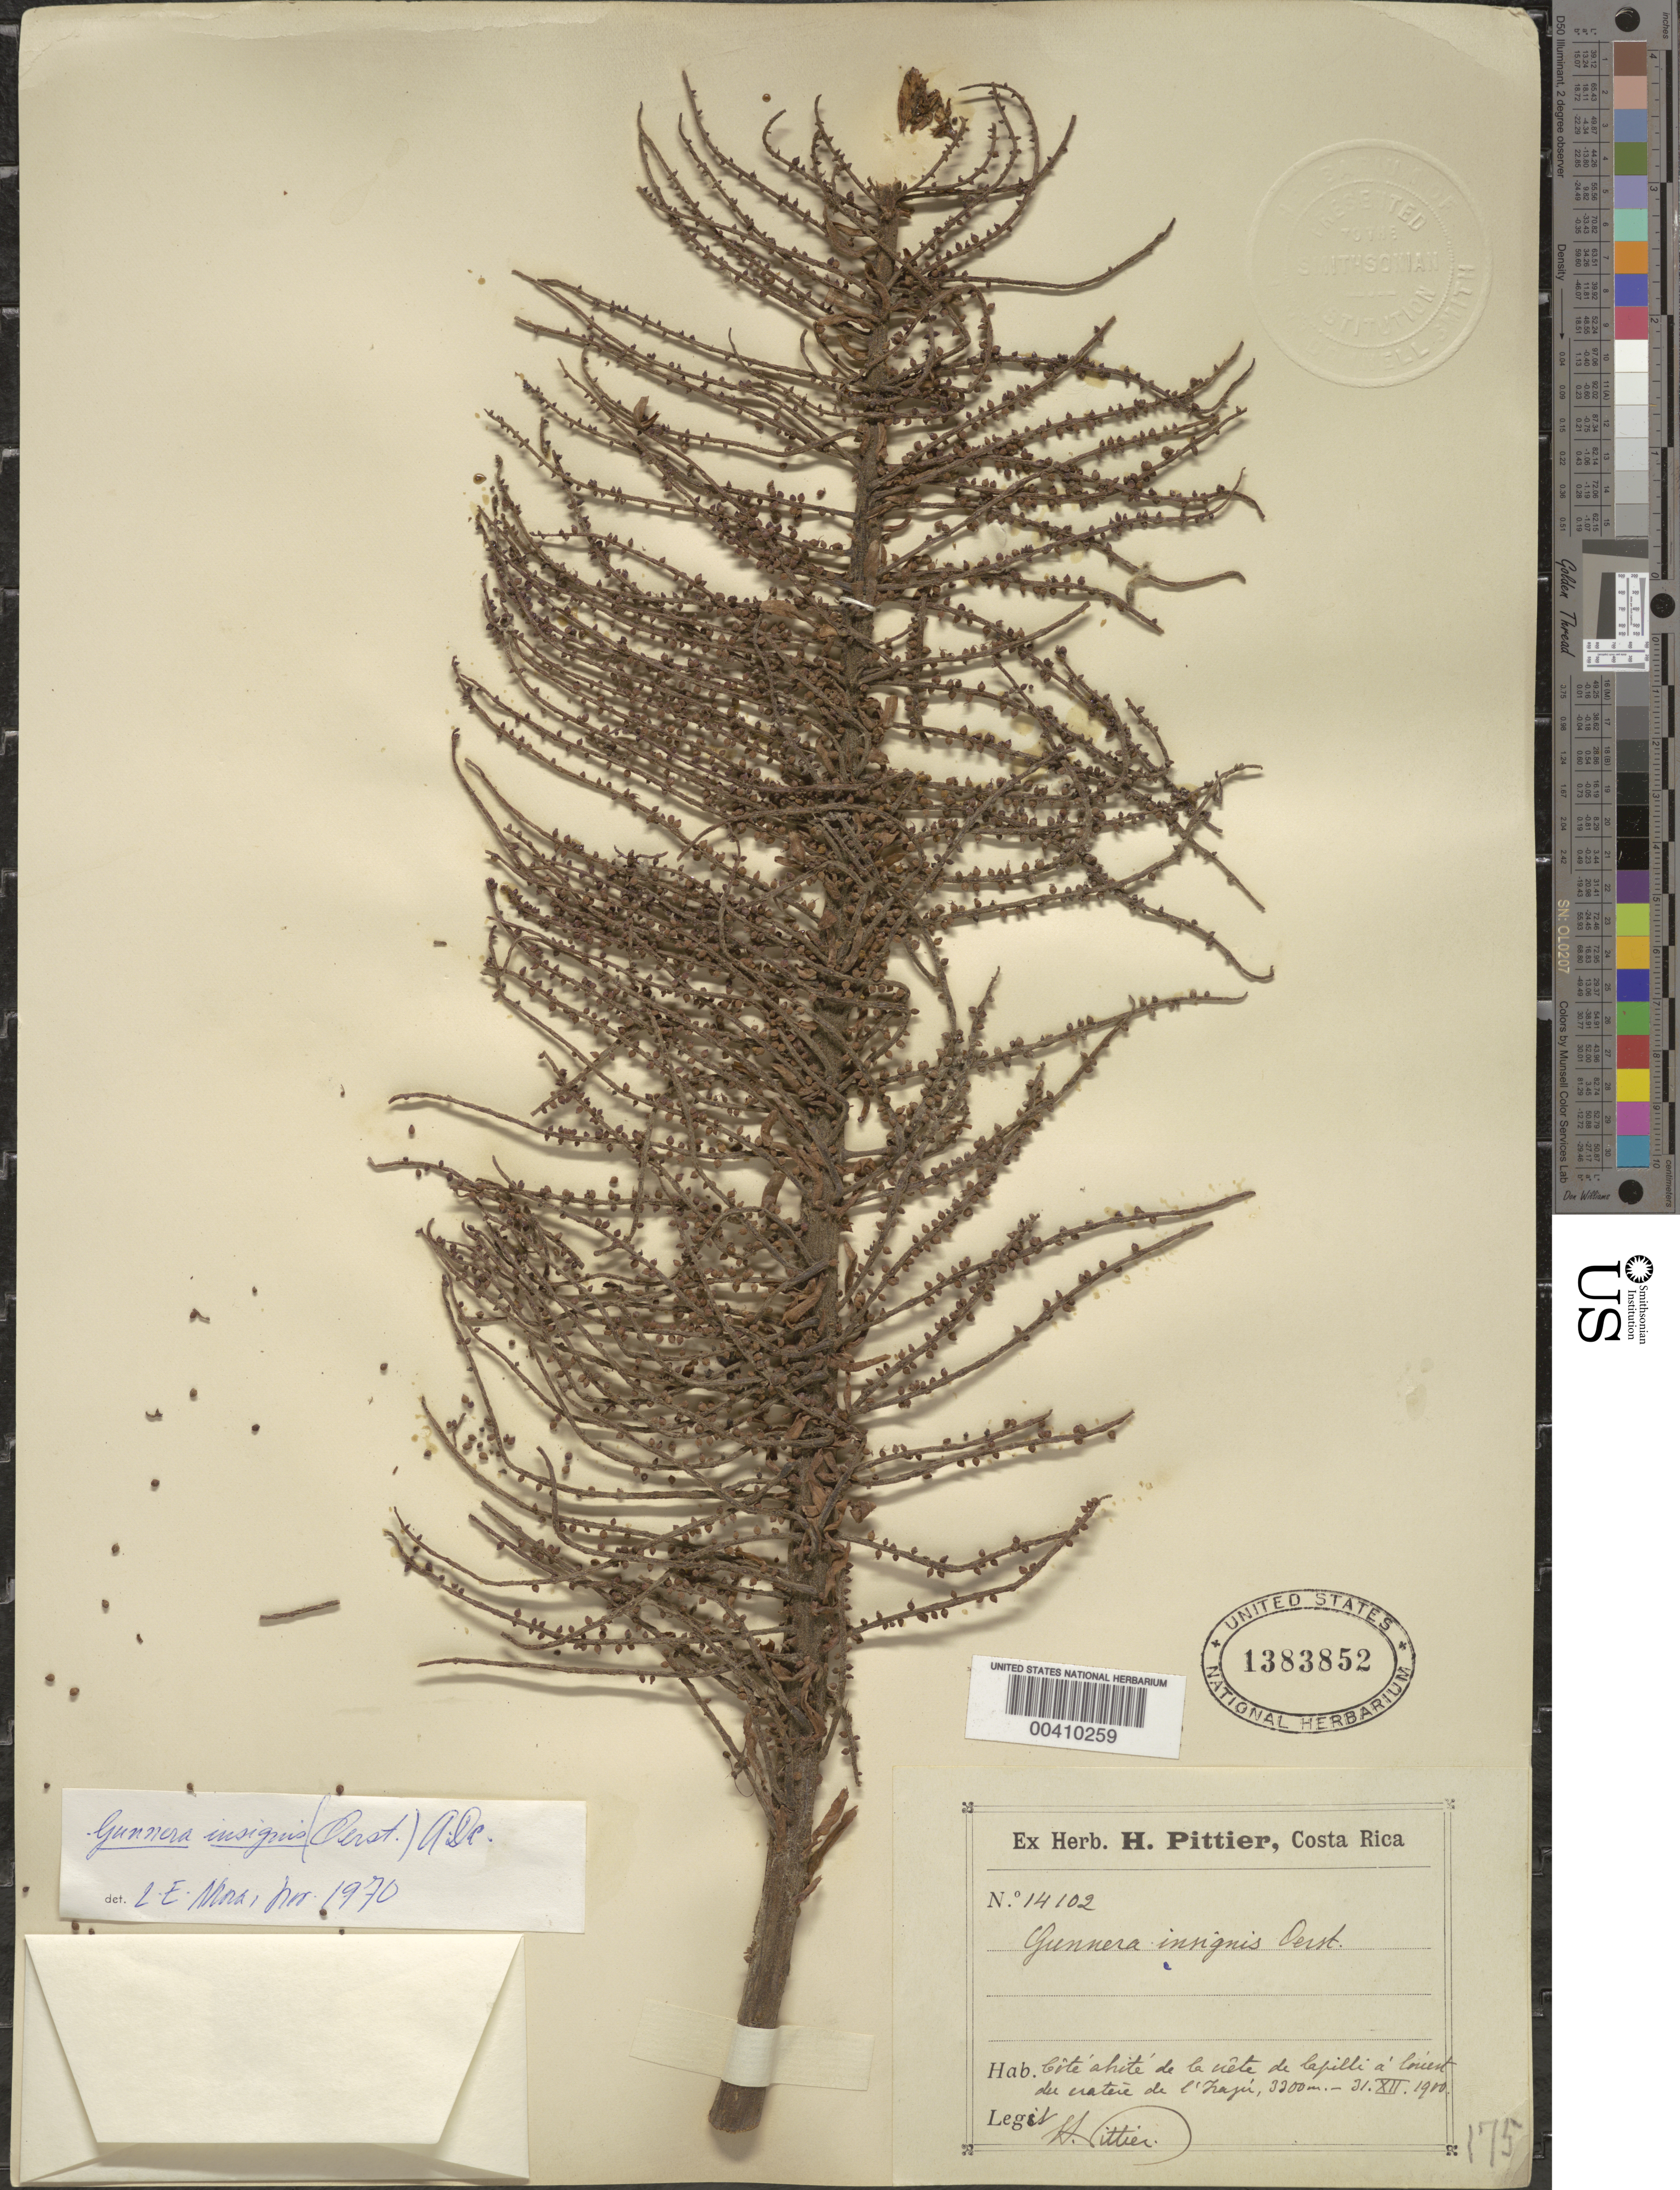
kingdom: Plantae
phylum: Tracheophyta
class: Magnoliopsida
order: Gunnerales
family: Gunneraceae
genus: Gunnera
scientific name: Gunnera insignis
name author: (Oerst.) A. DC.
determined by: Mora-Osejo, L. E.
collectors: H. F. Pittier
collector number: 14102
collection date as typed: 31 Dec 1900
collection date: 1900-12-31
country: Costa Rica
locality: Côté ahité de la crete de lapilli a' louest de cratére de l'Frazú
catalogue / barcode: US 1383852